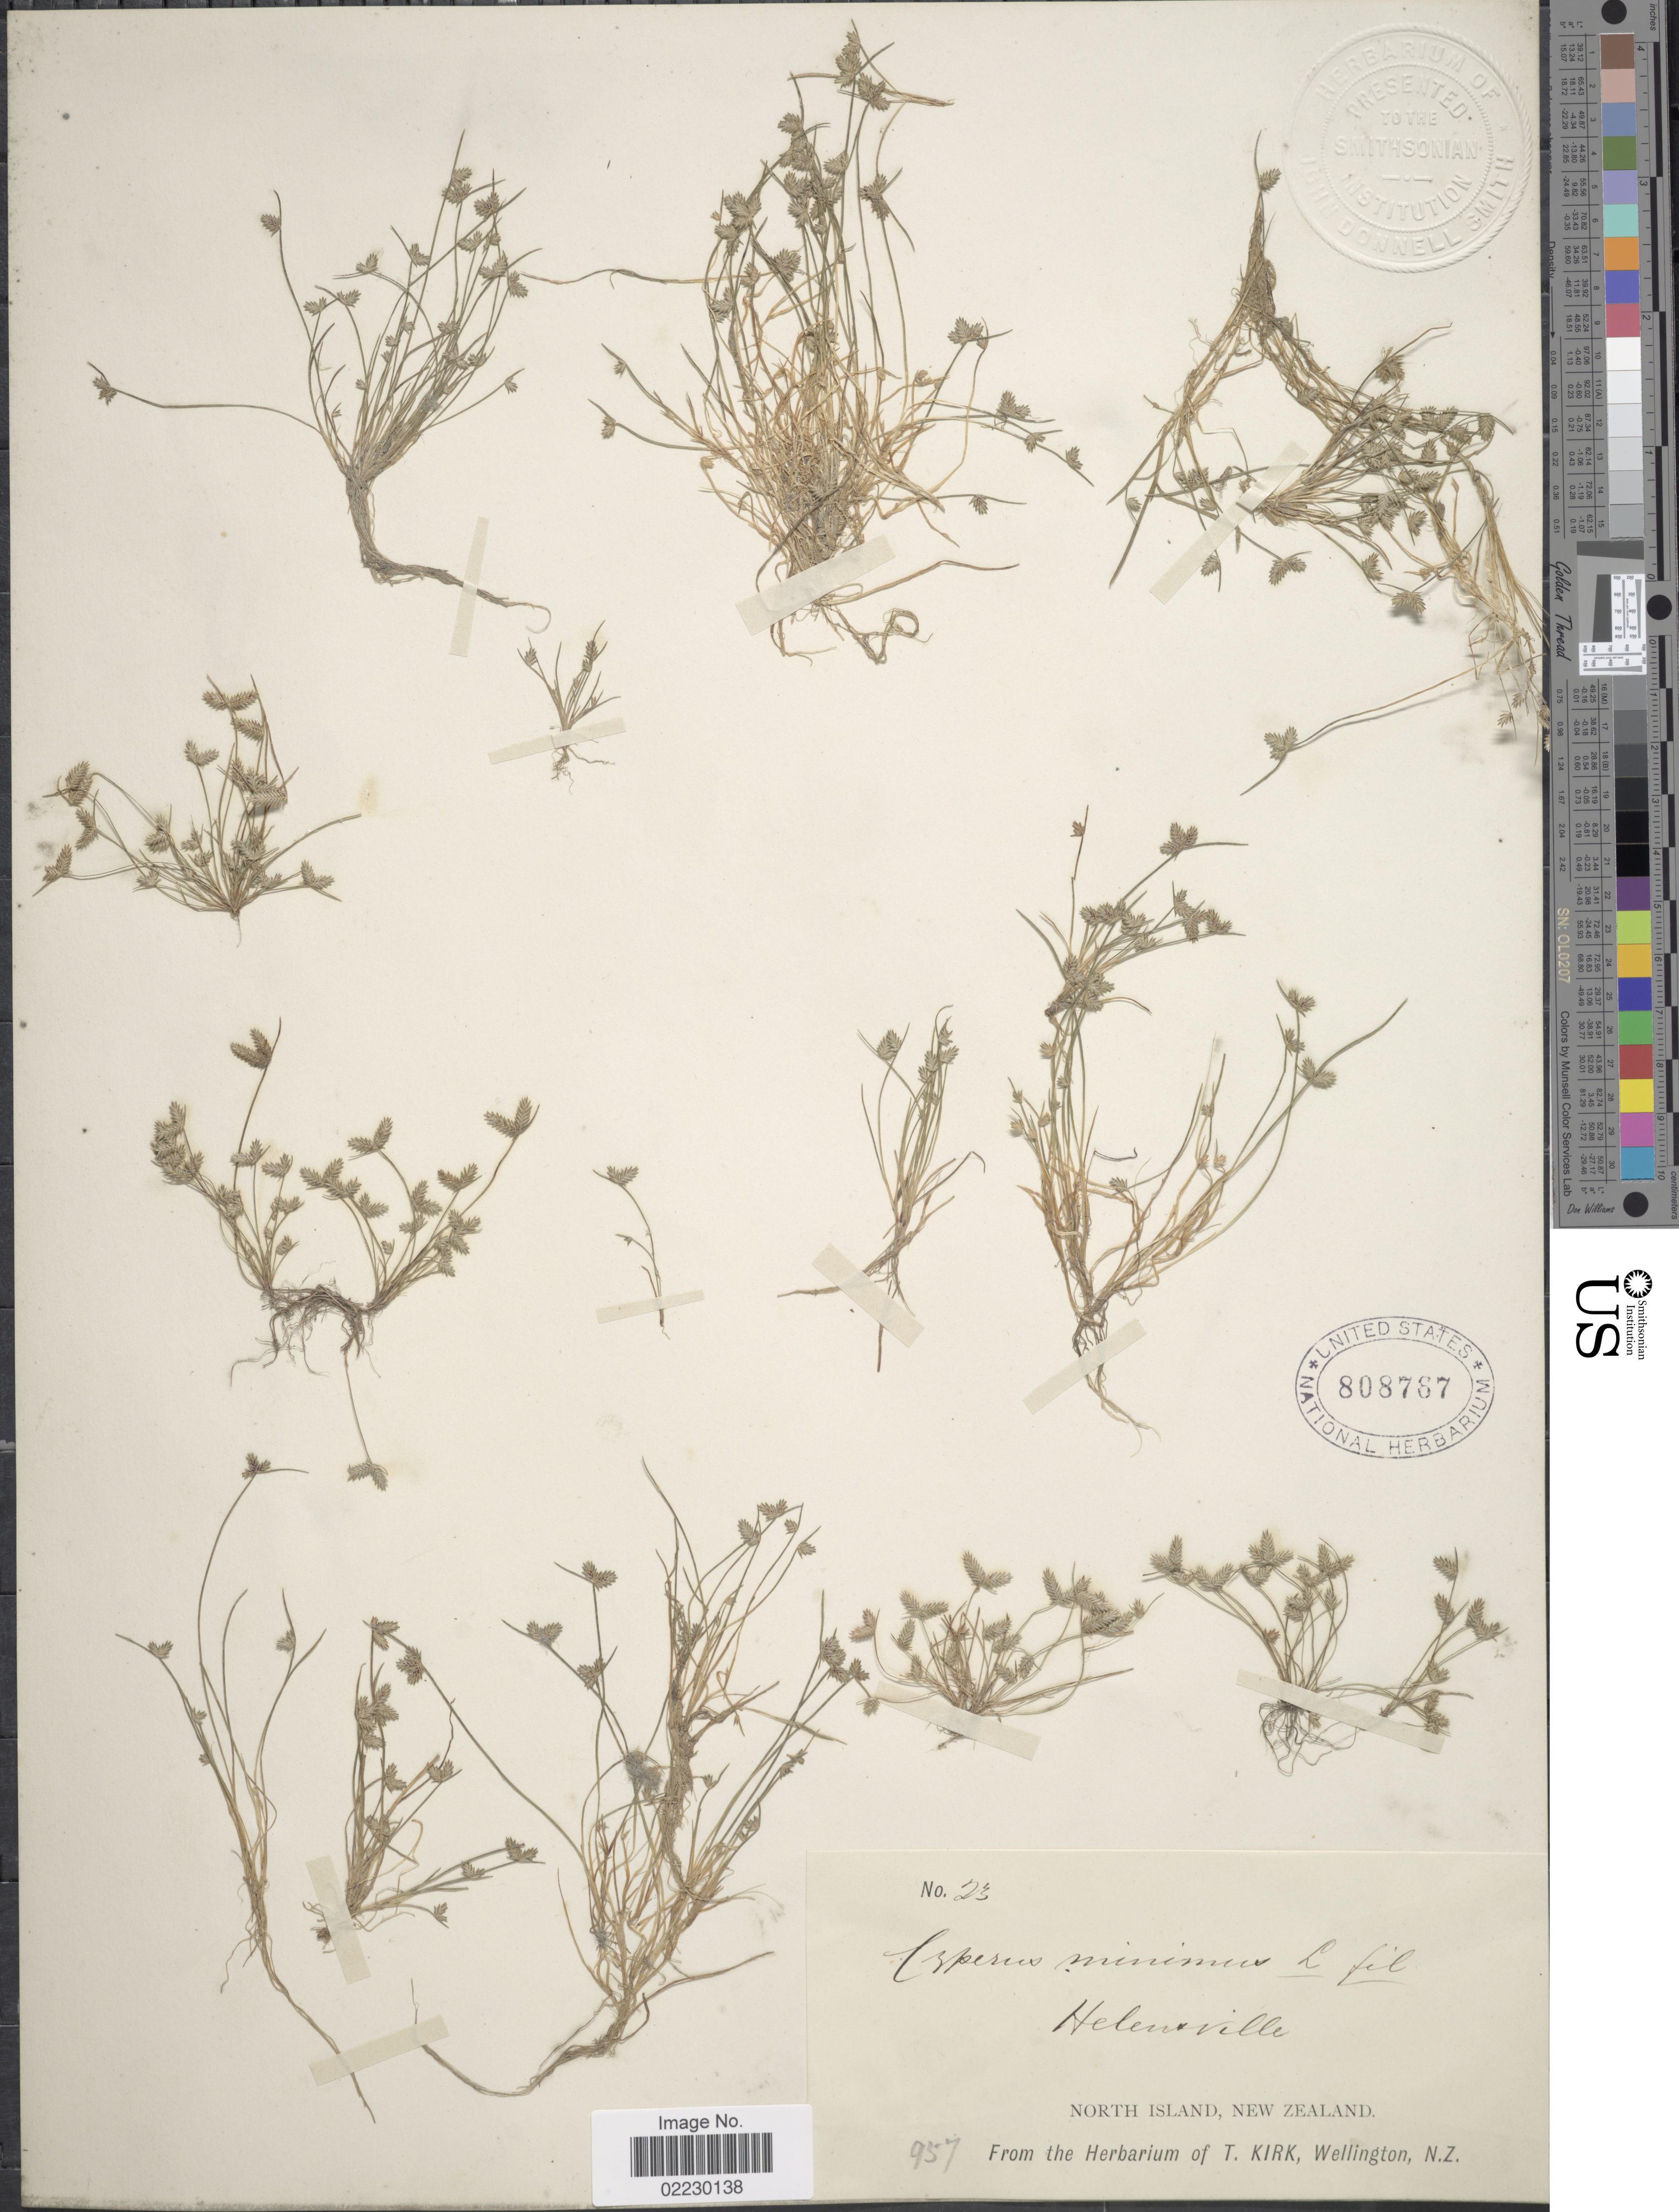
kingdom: Plantae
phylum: Tracheophyta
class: Liliopsida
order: Poales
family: Cyperaceae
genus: Isolepis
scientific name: Isolepis levynsiana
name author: Muasya & D.A. Simpson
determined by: Strong, Mark T., (BOT), Smithsonian Institution - National Museum of Natural History (UNITED STATES)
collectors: ex herb. T. Kirk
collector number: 23*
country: New Zealand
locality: Helensville, North Island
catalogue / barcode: US 808767